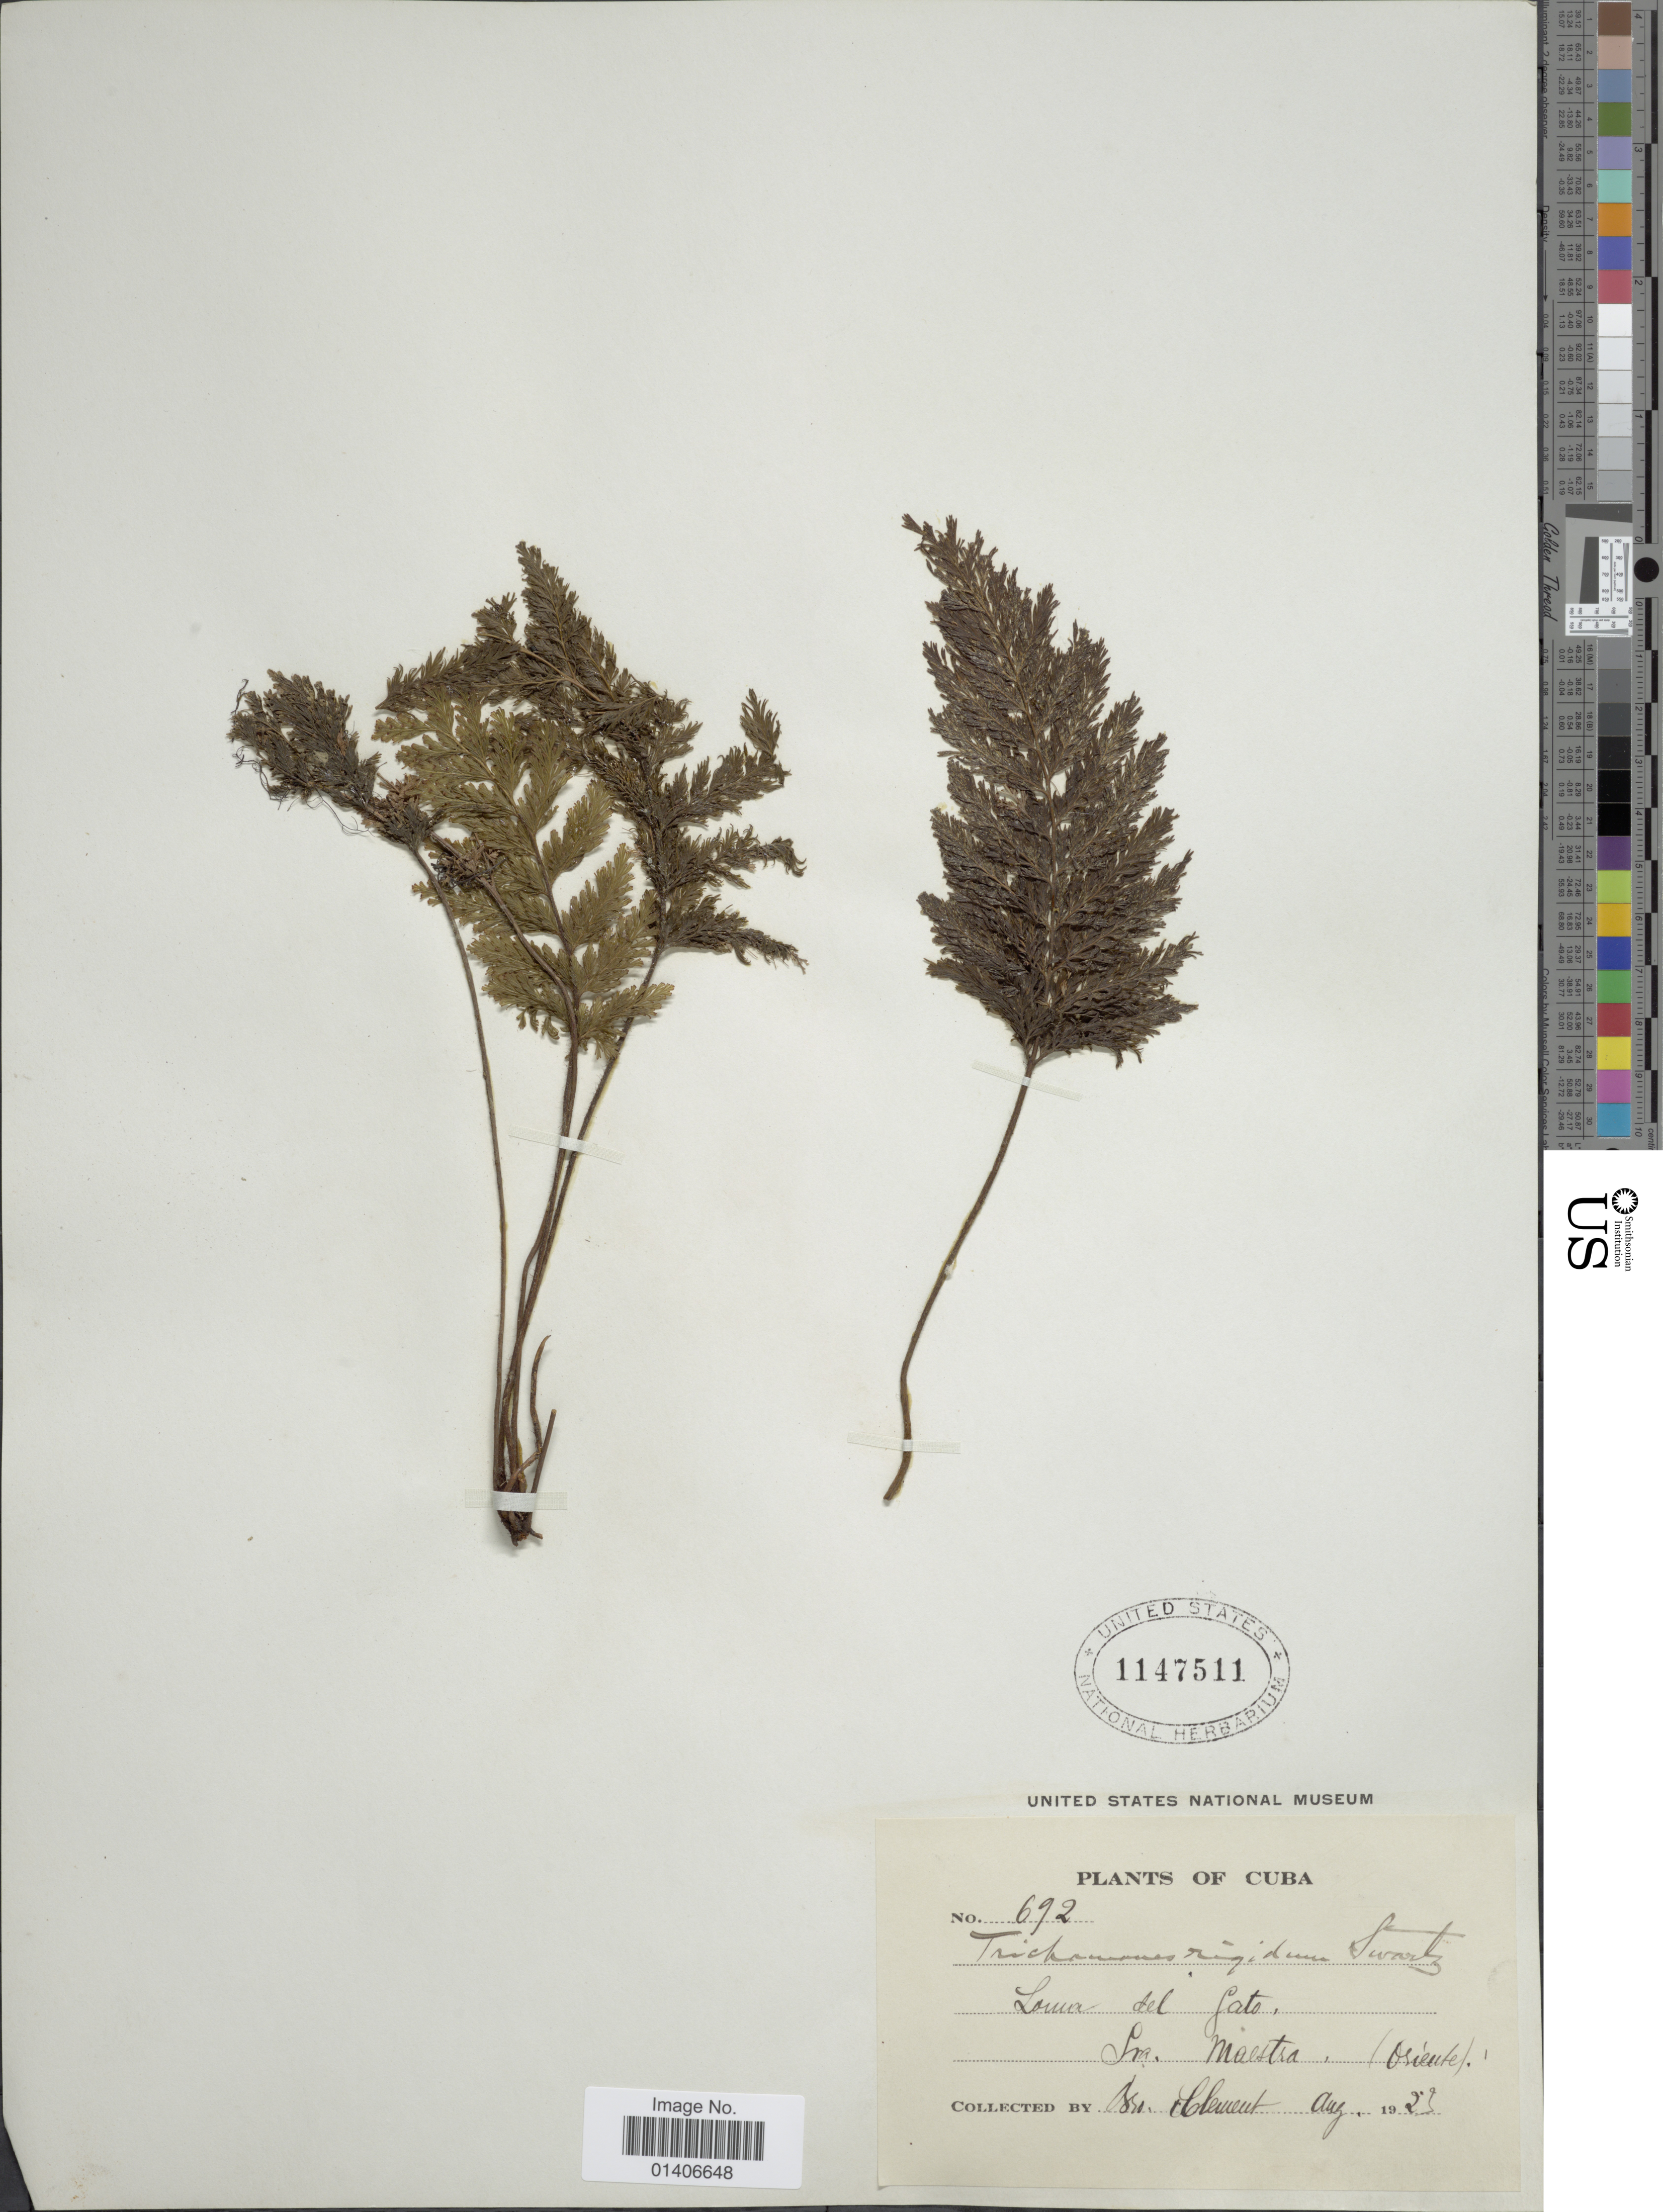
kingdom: Plantae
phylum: Tracheophyta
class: Polypodiopsida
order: Hymenophyllales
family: Hymenophyllaceae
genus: Abrodictyum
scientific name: Abrodictyum rigidum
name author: (Sw.) Ebihara & Dubuisson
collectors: B. Clement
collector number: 692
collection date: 1923-08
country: Cuba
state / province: Oriente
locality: Loma del Gato, Sra. [Sierra] Maestra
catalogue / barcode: US 1147511